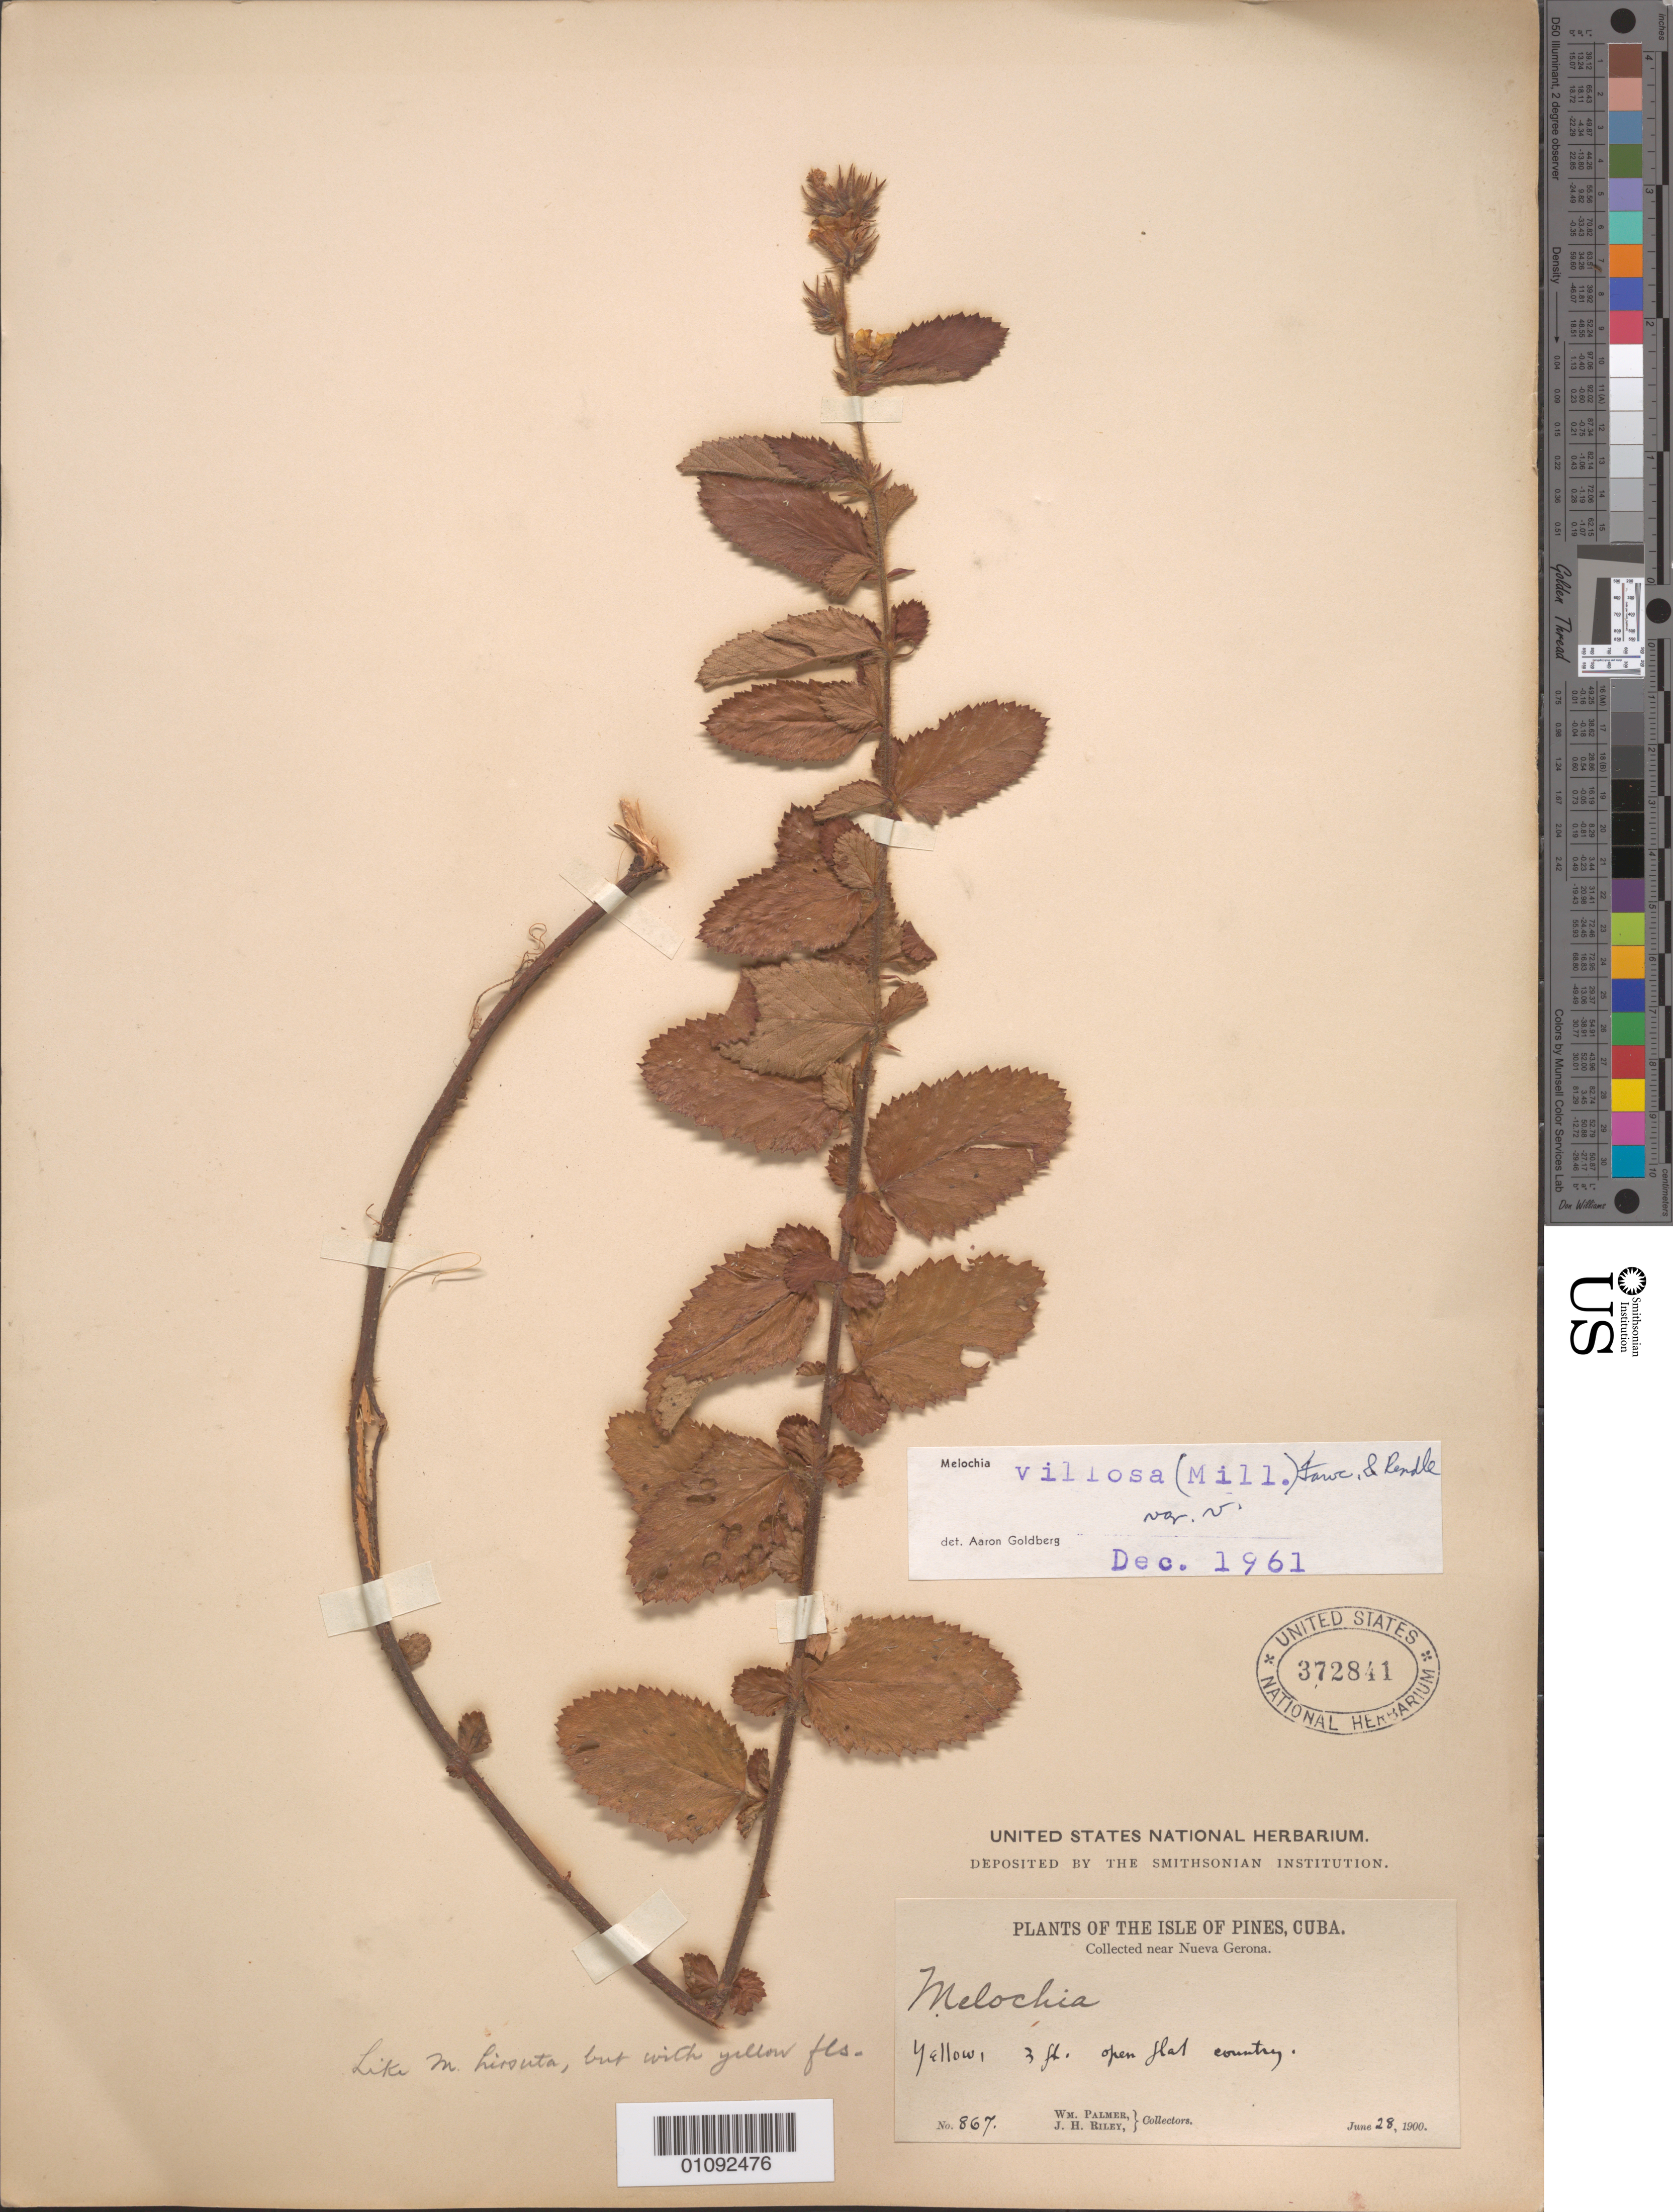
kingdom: Plantae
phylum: Tracheophyta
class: Magnoliopsida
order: Malvales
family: Malvaceae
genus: Melochia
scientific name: Melochia spicata var. spicata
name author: (L.) Fryxell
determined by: Dorr, L. J., (BOT), Smithsonian Institution - National Museum of Natural History (UNITED STATES)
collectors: W. Palmer & J. H. Riley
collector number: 867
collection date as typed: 28 Jun 1900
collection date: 1900-06-28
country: Cuba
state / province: Isla de La Juventud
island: Isla de la Juventud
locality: Near Nueva Gerona, Isle of Pines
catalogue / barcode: US 372841